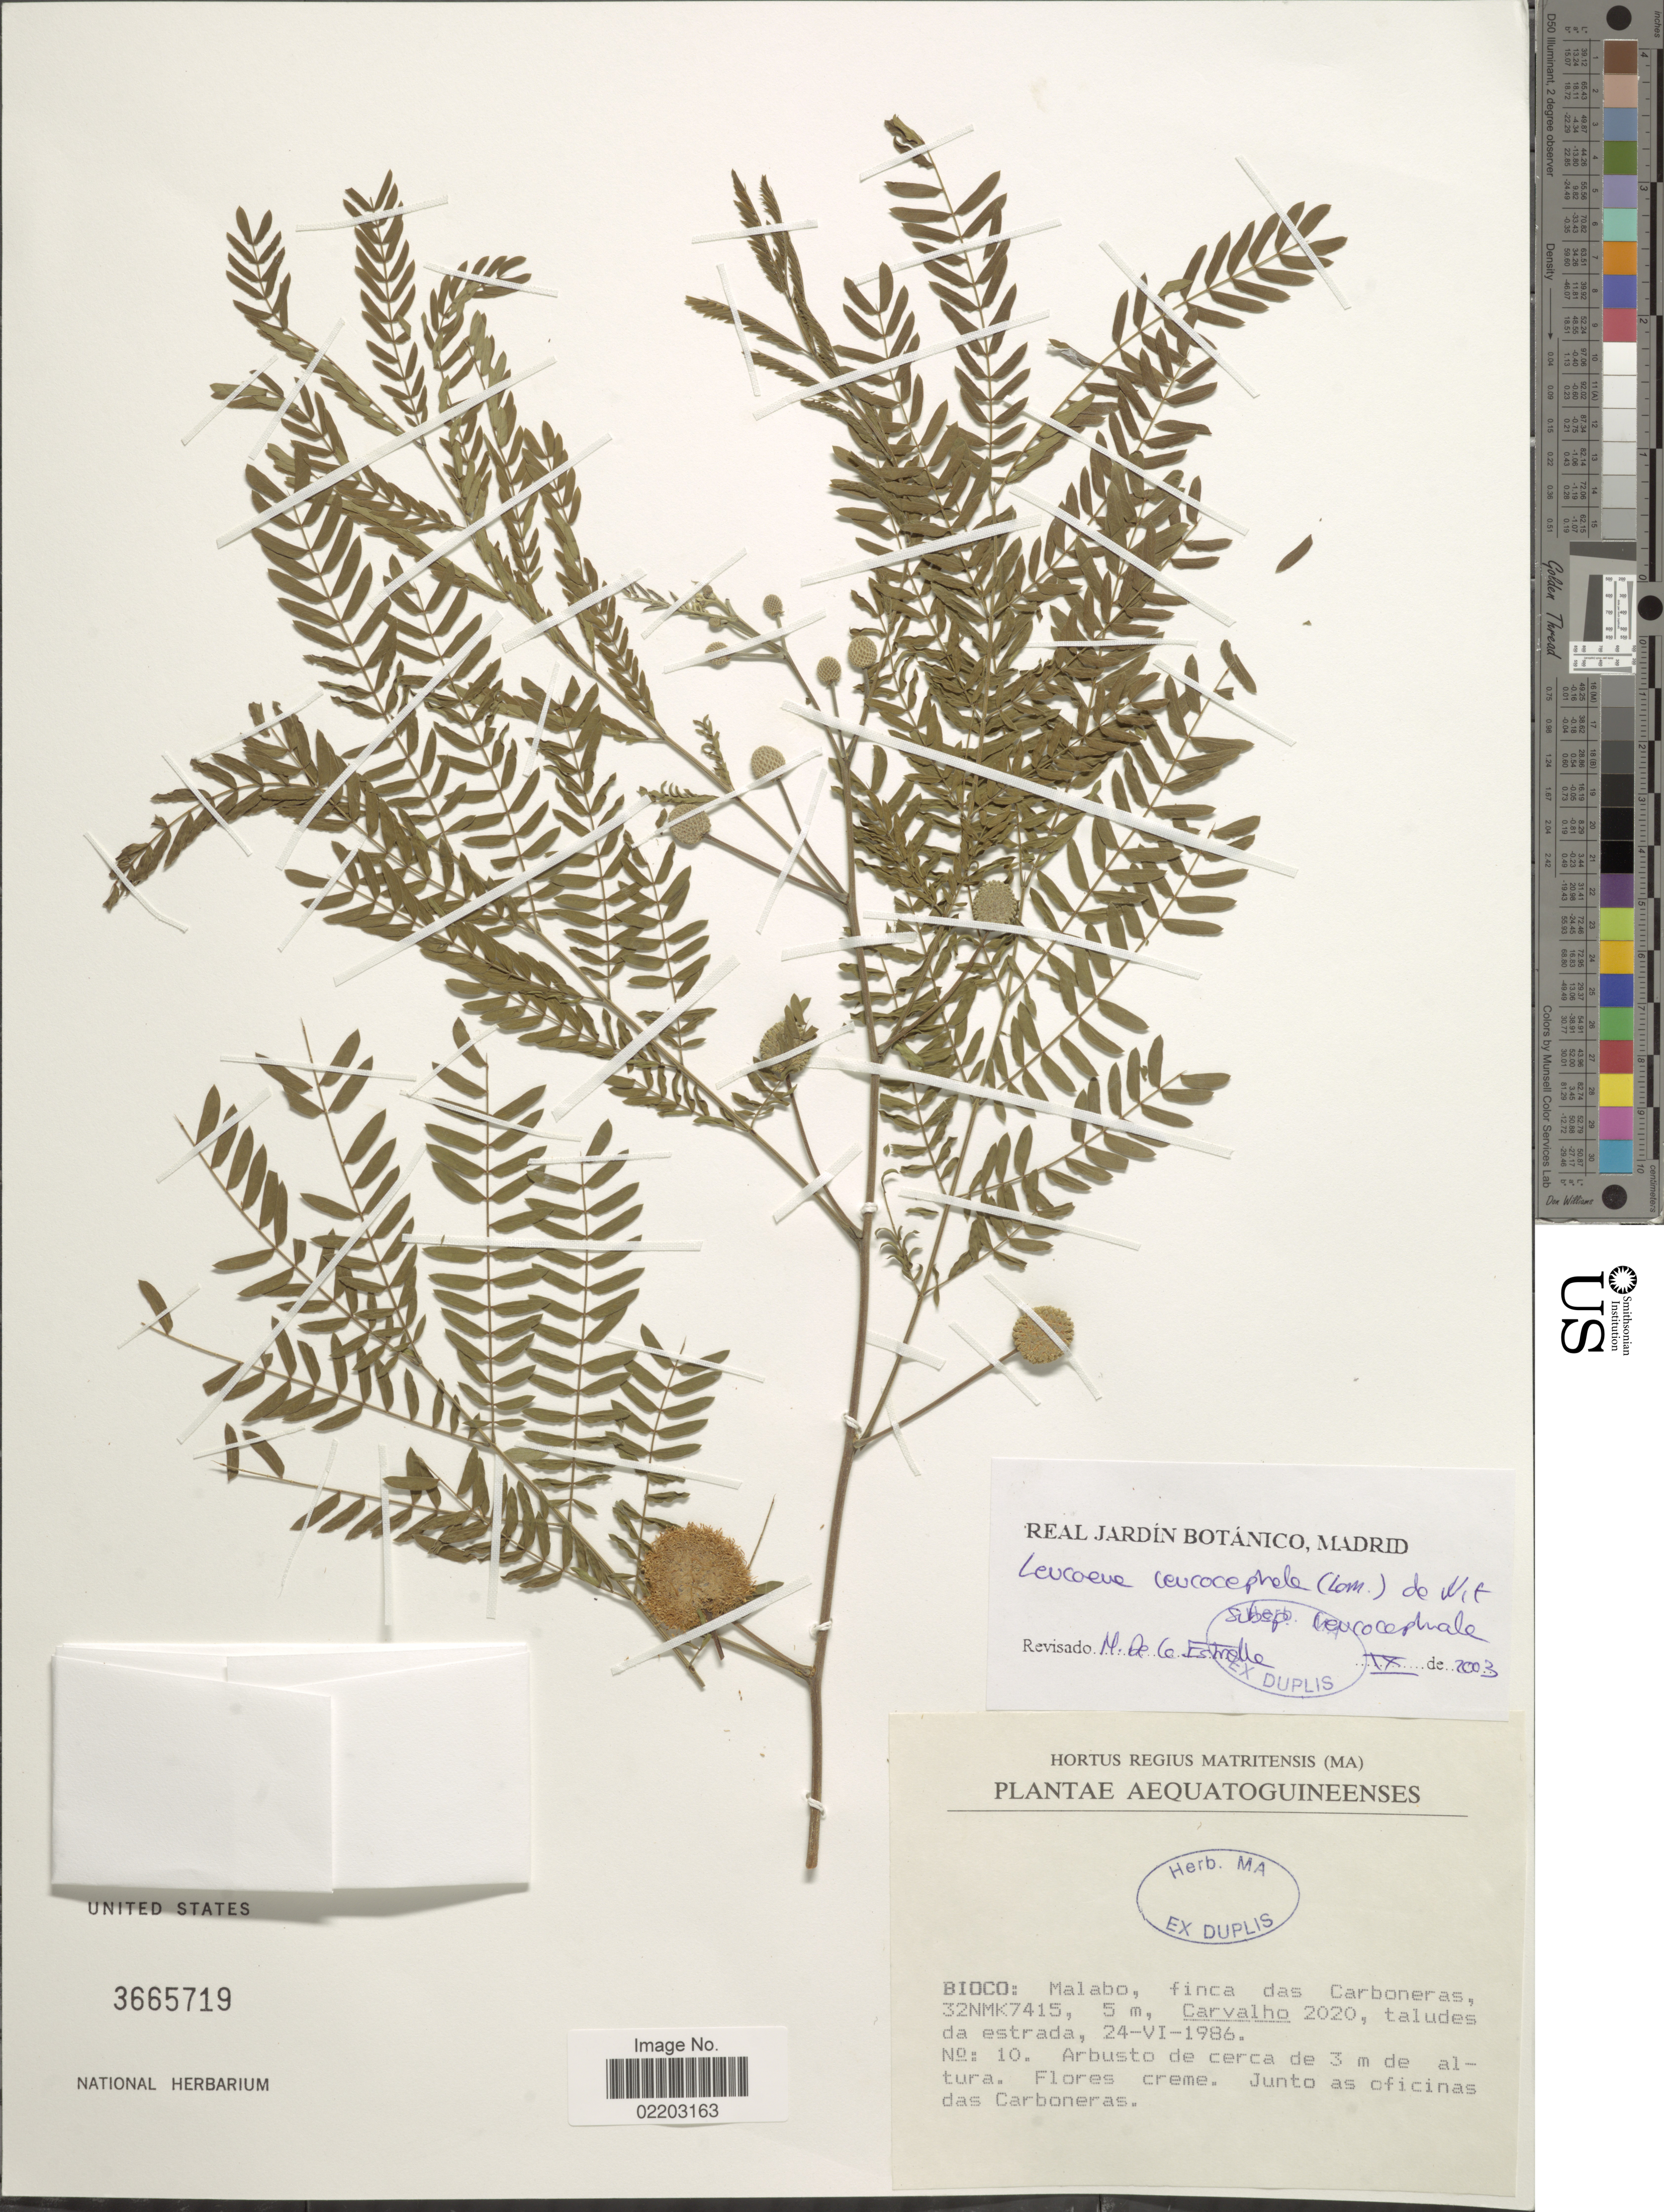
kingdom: Plantae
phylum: Tracheophyta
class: Magnoliopsida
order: Fabales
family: Fabaceae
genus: Leucaena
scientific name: Leucaena glauca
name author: (L.) Benth.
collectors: Carvalho, --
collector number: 2020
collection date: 1986-06-24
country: Equatorial Guinea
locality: Bioco: Malabo, finca das Carboneras, 32NMK415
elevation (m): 3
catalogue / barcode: US 3665719